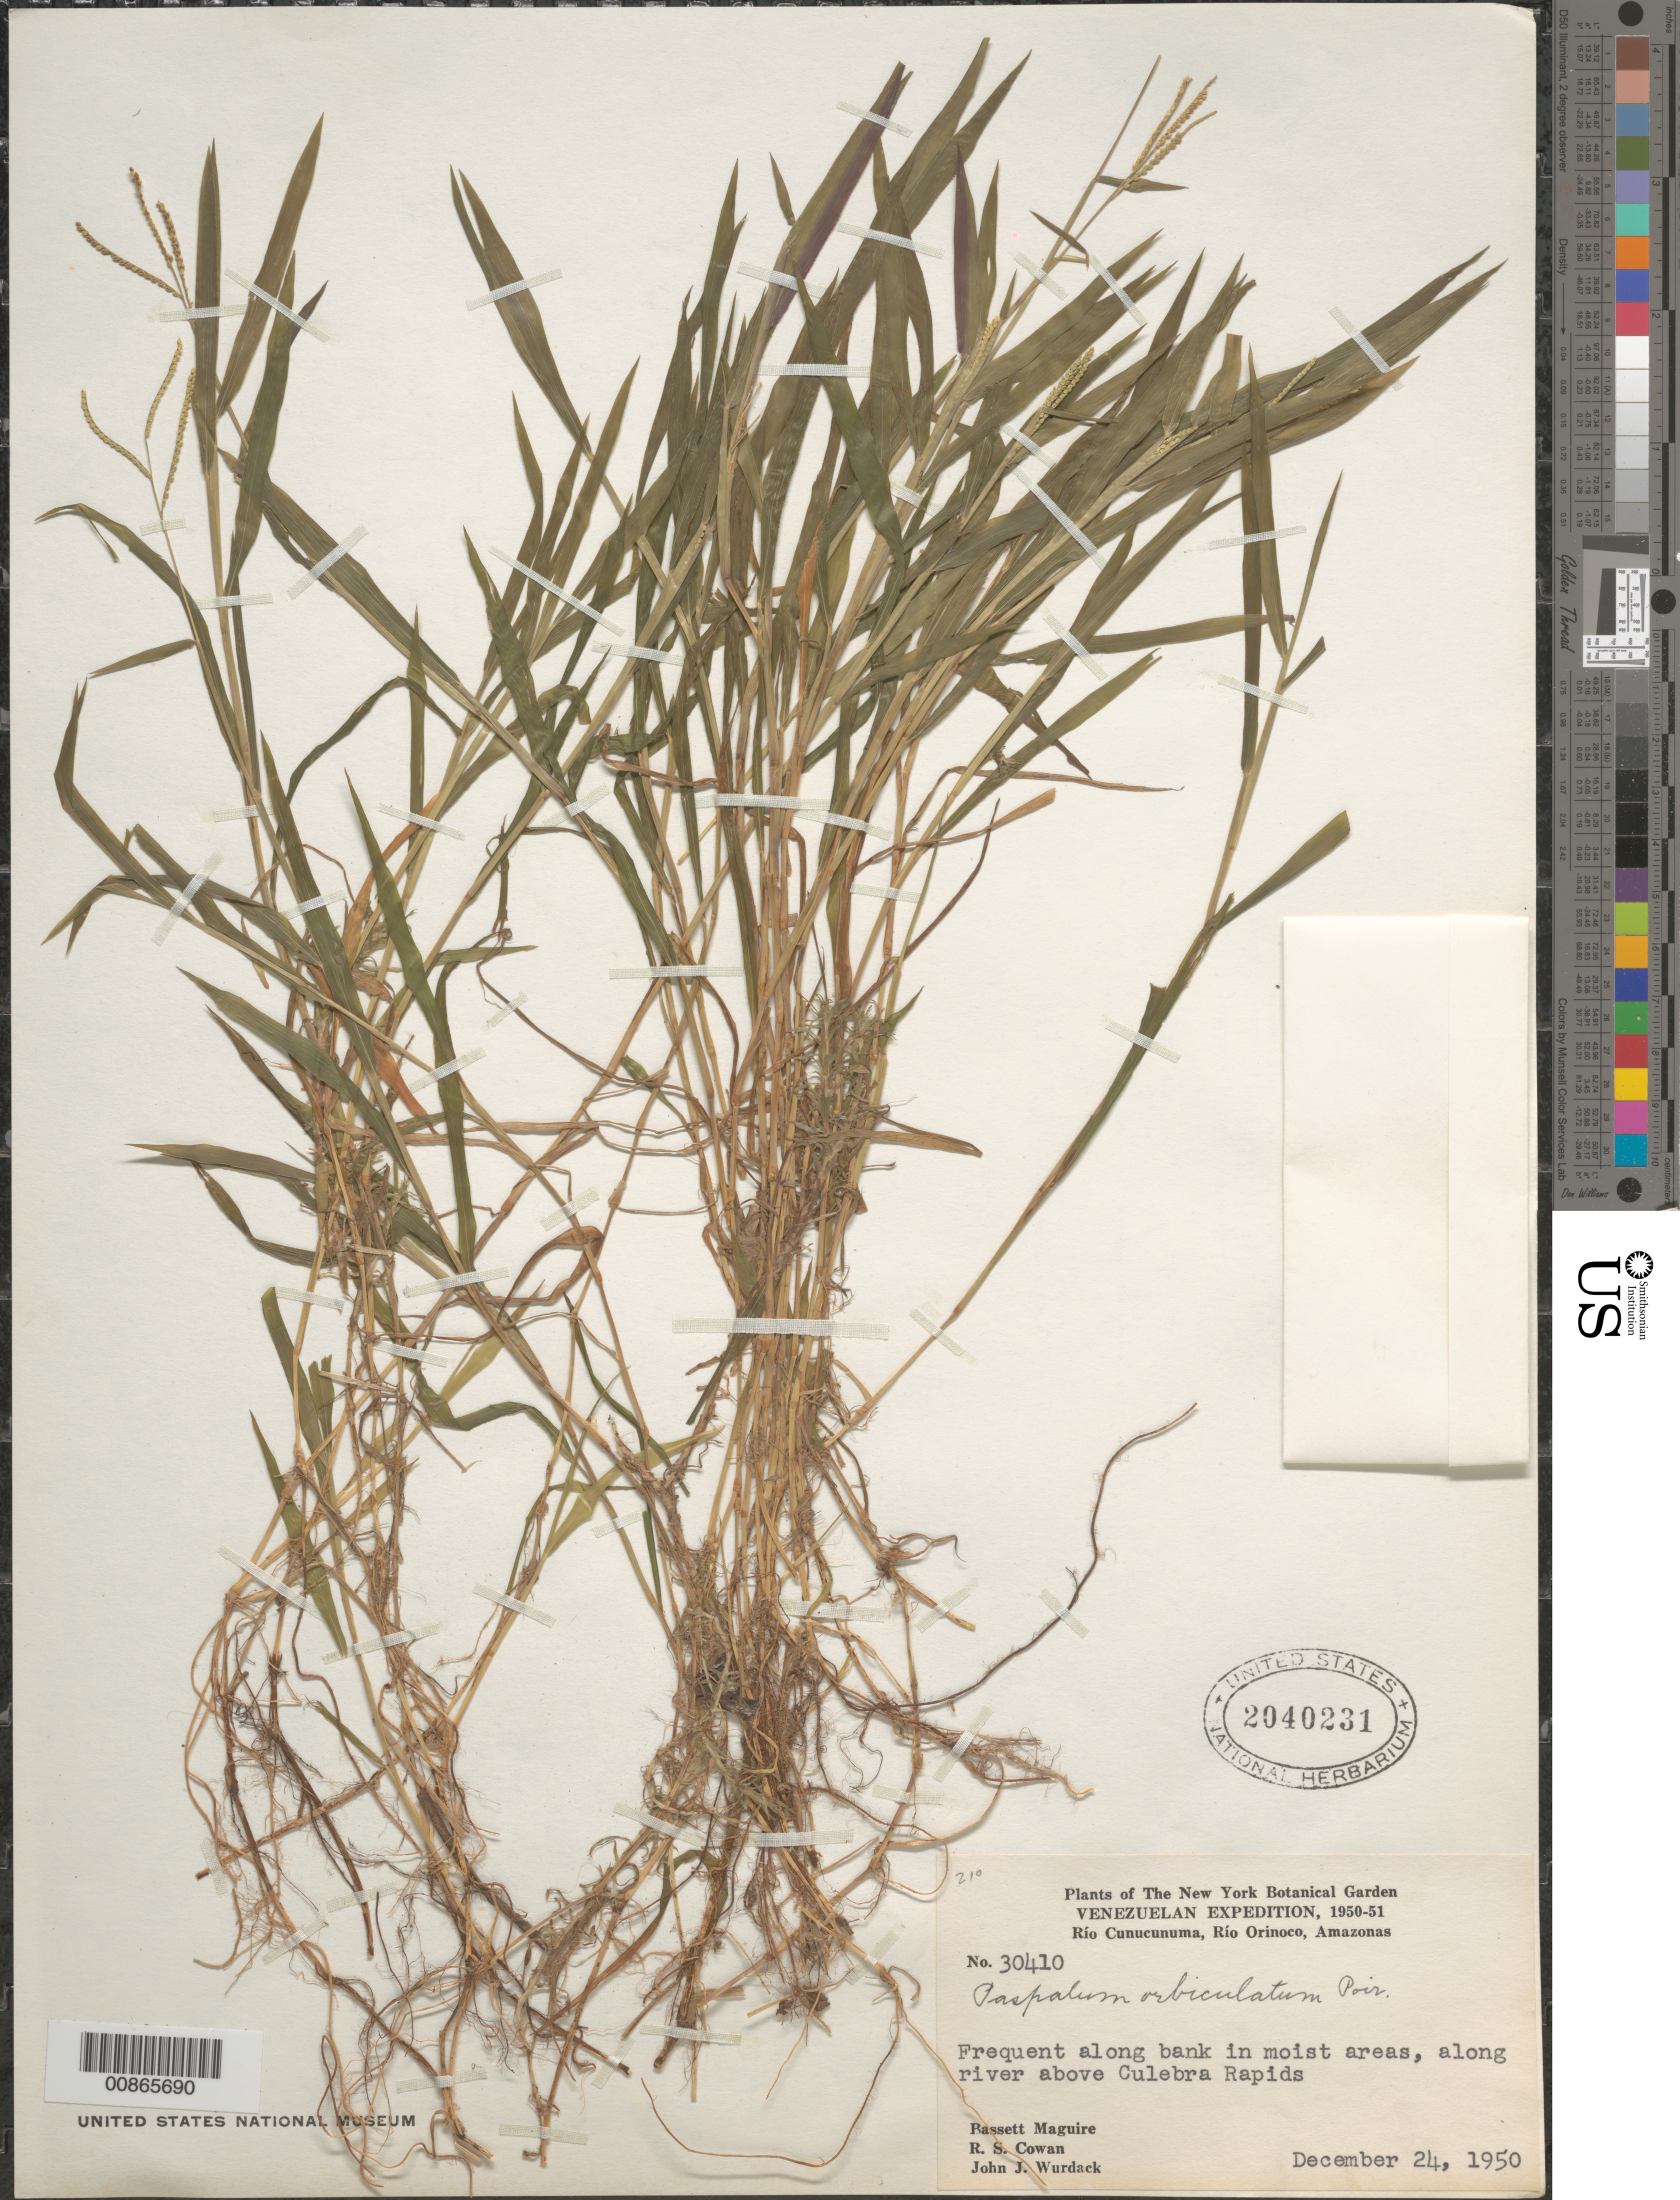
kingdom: Plantae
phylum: Tracheophyta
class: Liliopsida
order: Poales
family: Poaceae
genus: Paspalum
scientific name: Paspalum orbiculatum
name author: Poir.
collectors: B. Maguire, R. S. Cowan & J. J. Wurdack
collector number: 30410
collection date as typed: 24-Dec-50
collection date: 1950-12-24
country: Venezuela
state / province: Amazonas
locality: Río Cunucunuma, Culebra Rapids, above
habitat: Riverbank in moist areas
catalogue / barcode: US 2040231